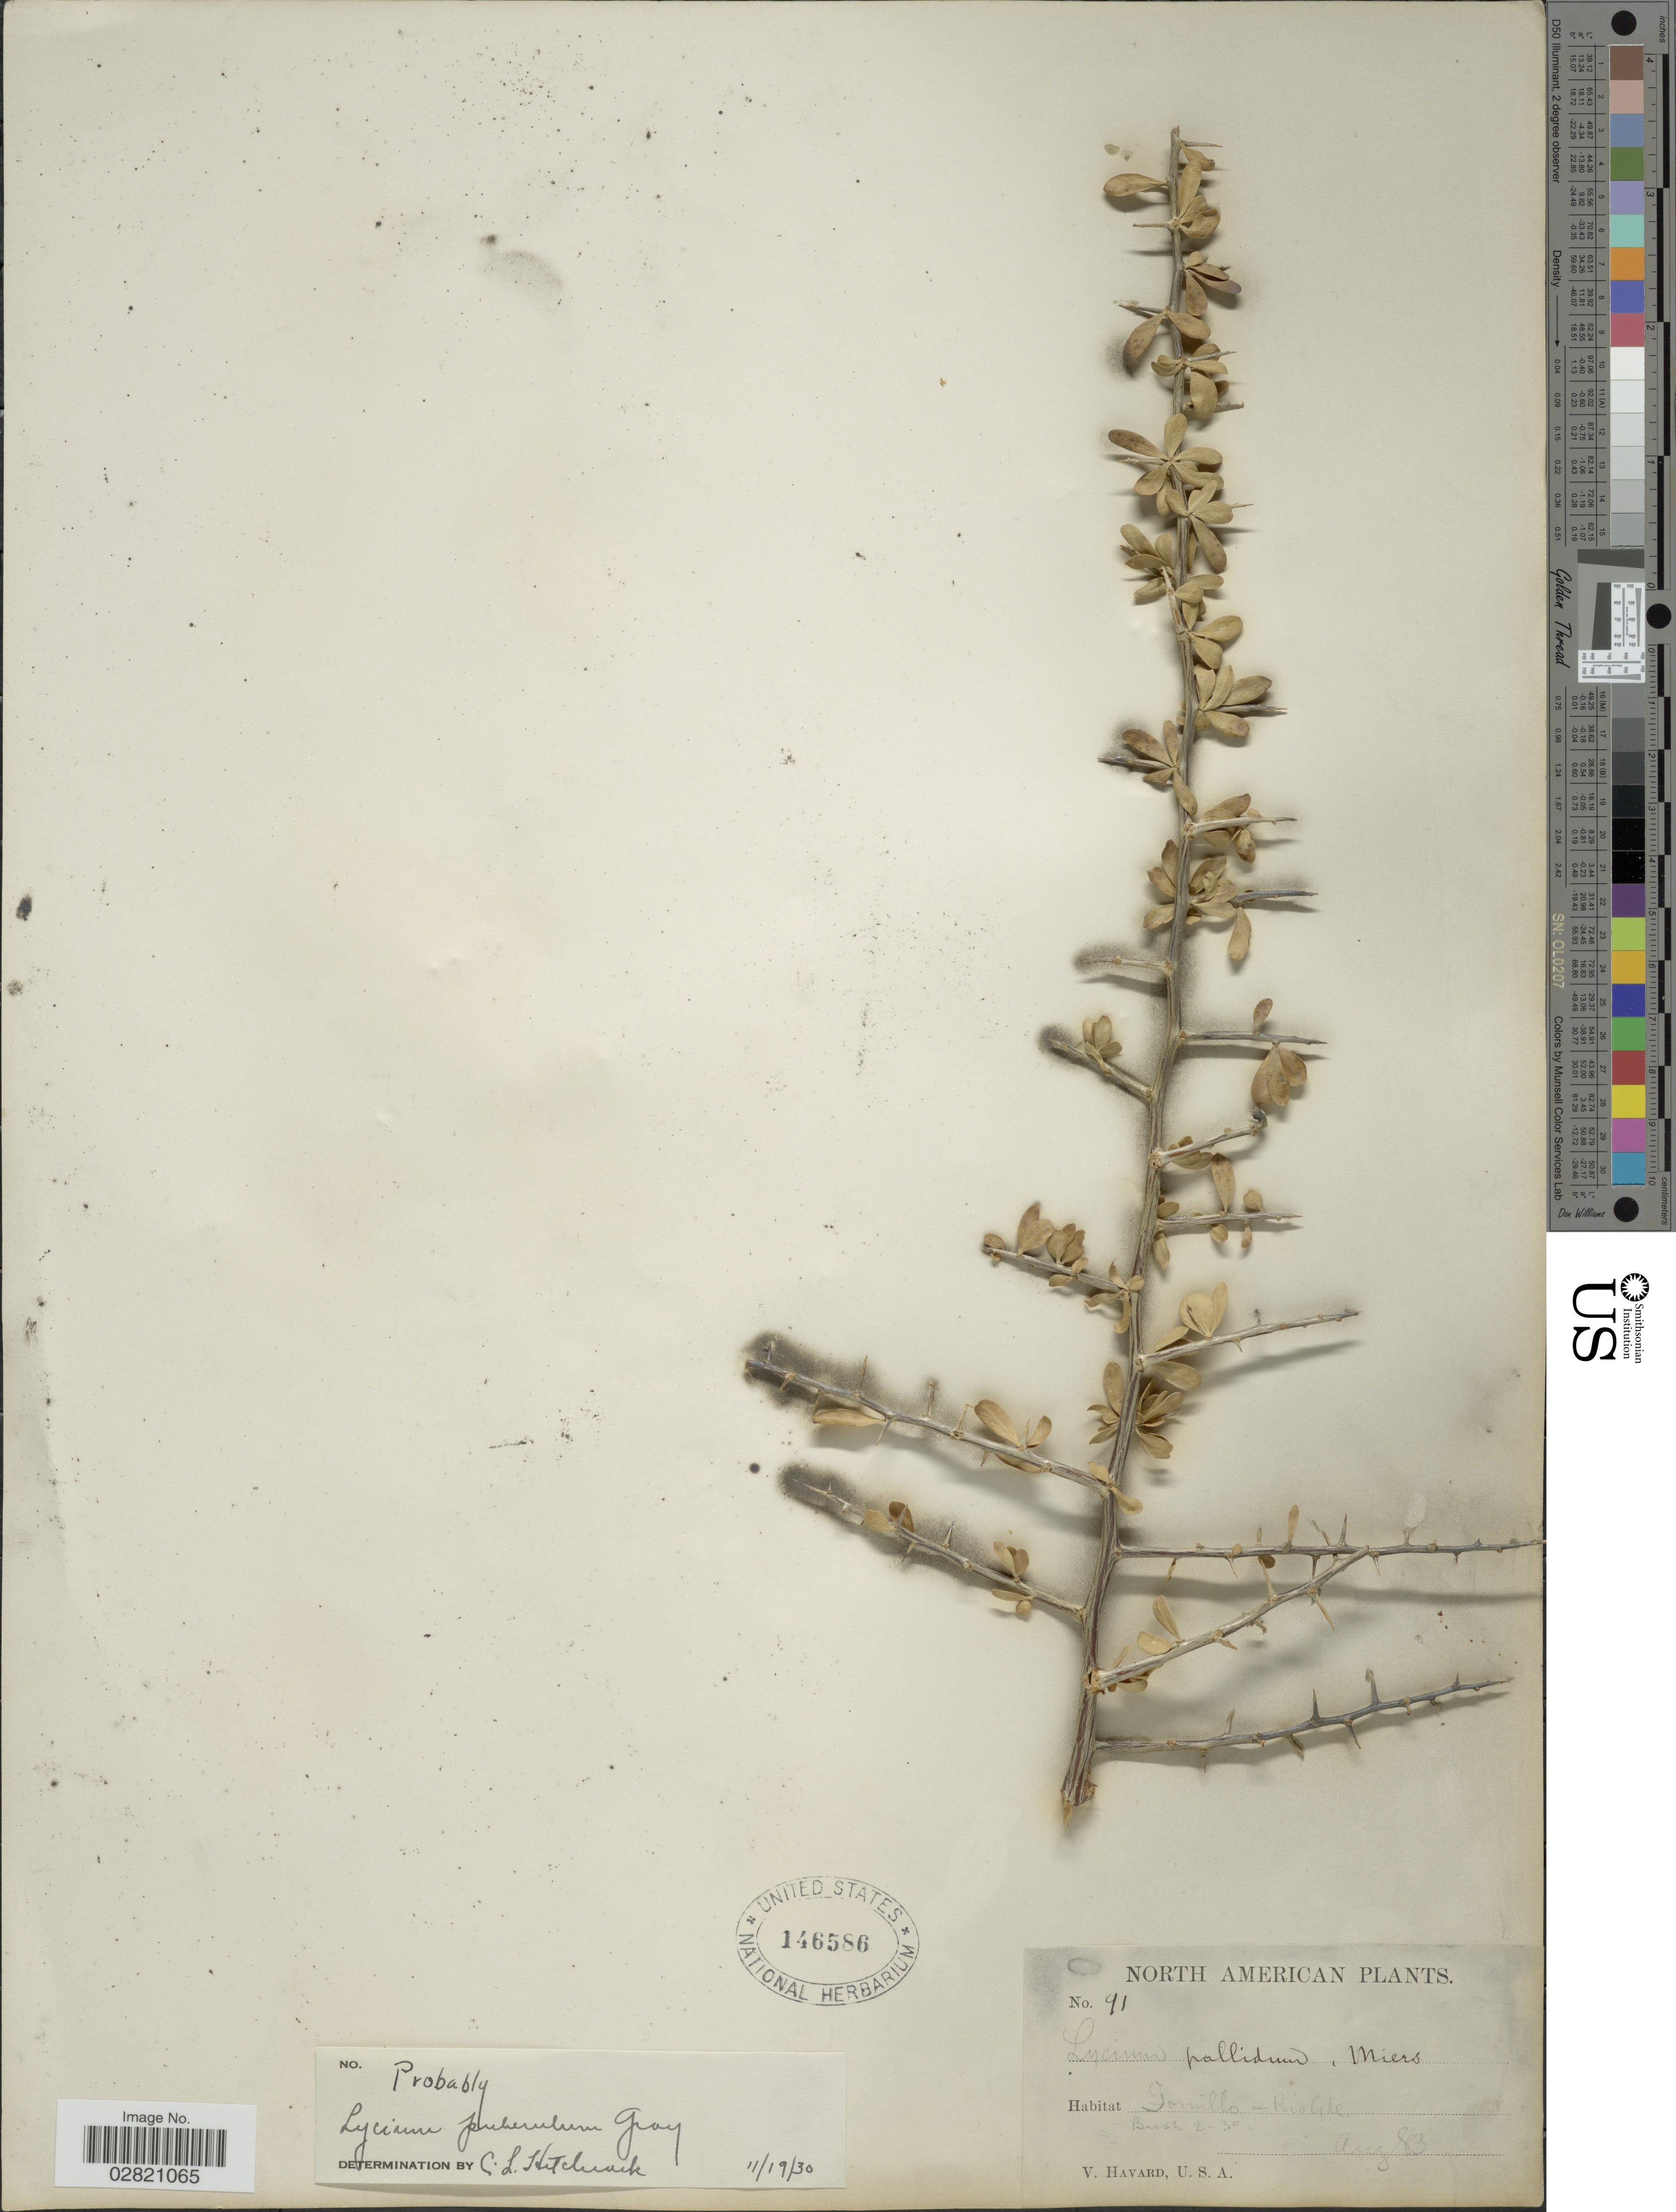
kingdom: Plantae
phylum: Tracheophyta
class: Magnoliopsida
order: Solanales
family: Solanaceae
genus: Lycium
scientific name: Lycium puberulum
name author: A. Gray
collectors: V. Havard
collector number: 91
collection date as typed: Transcribed d/m/y: /8/83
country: Puerto Rico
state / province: Río Grande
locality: Formillo - Rio Gde.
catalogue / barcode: US 146586